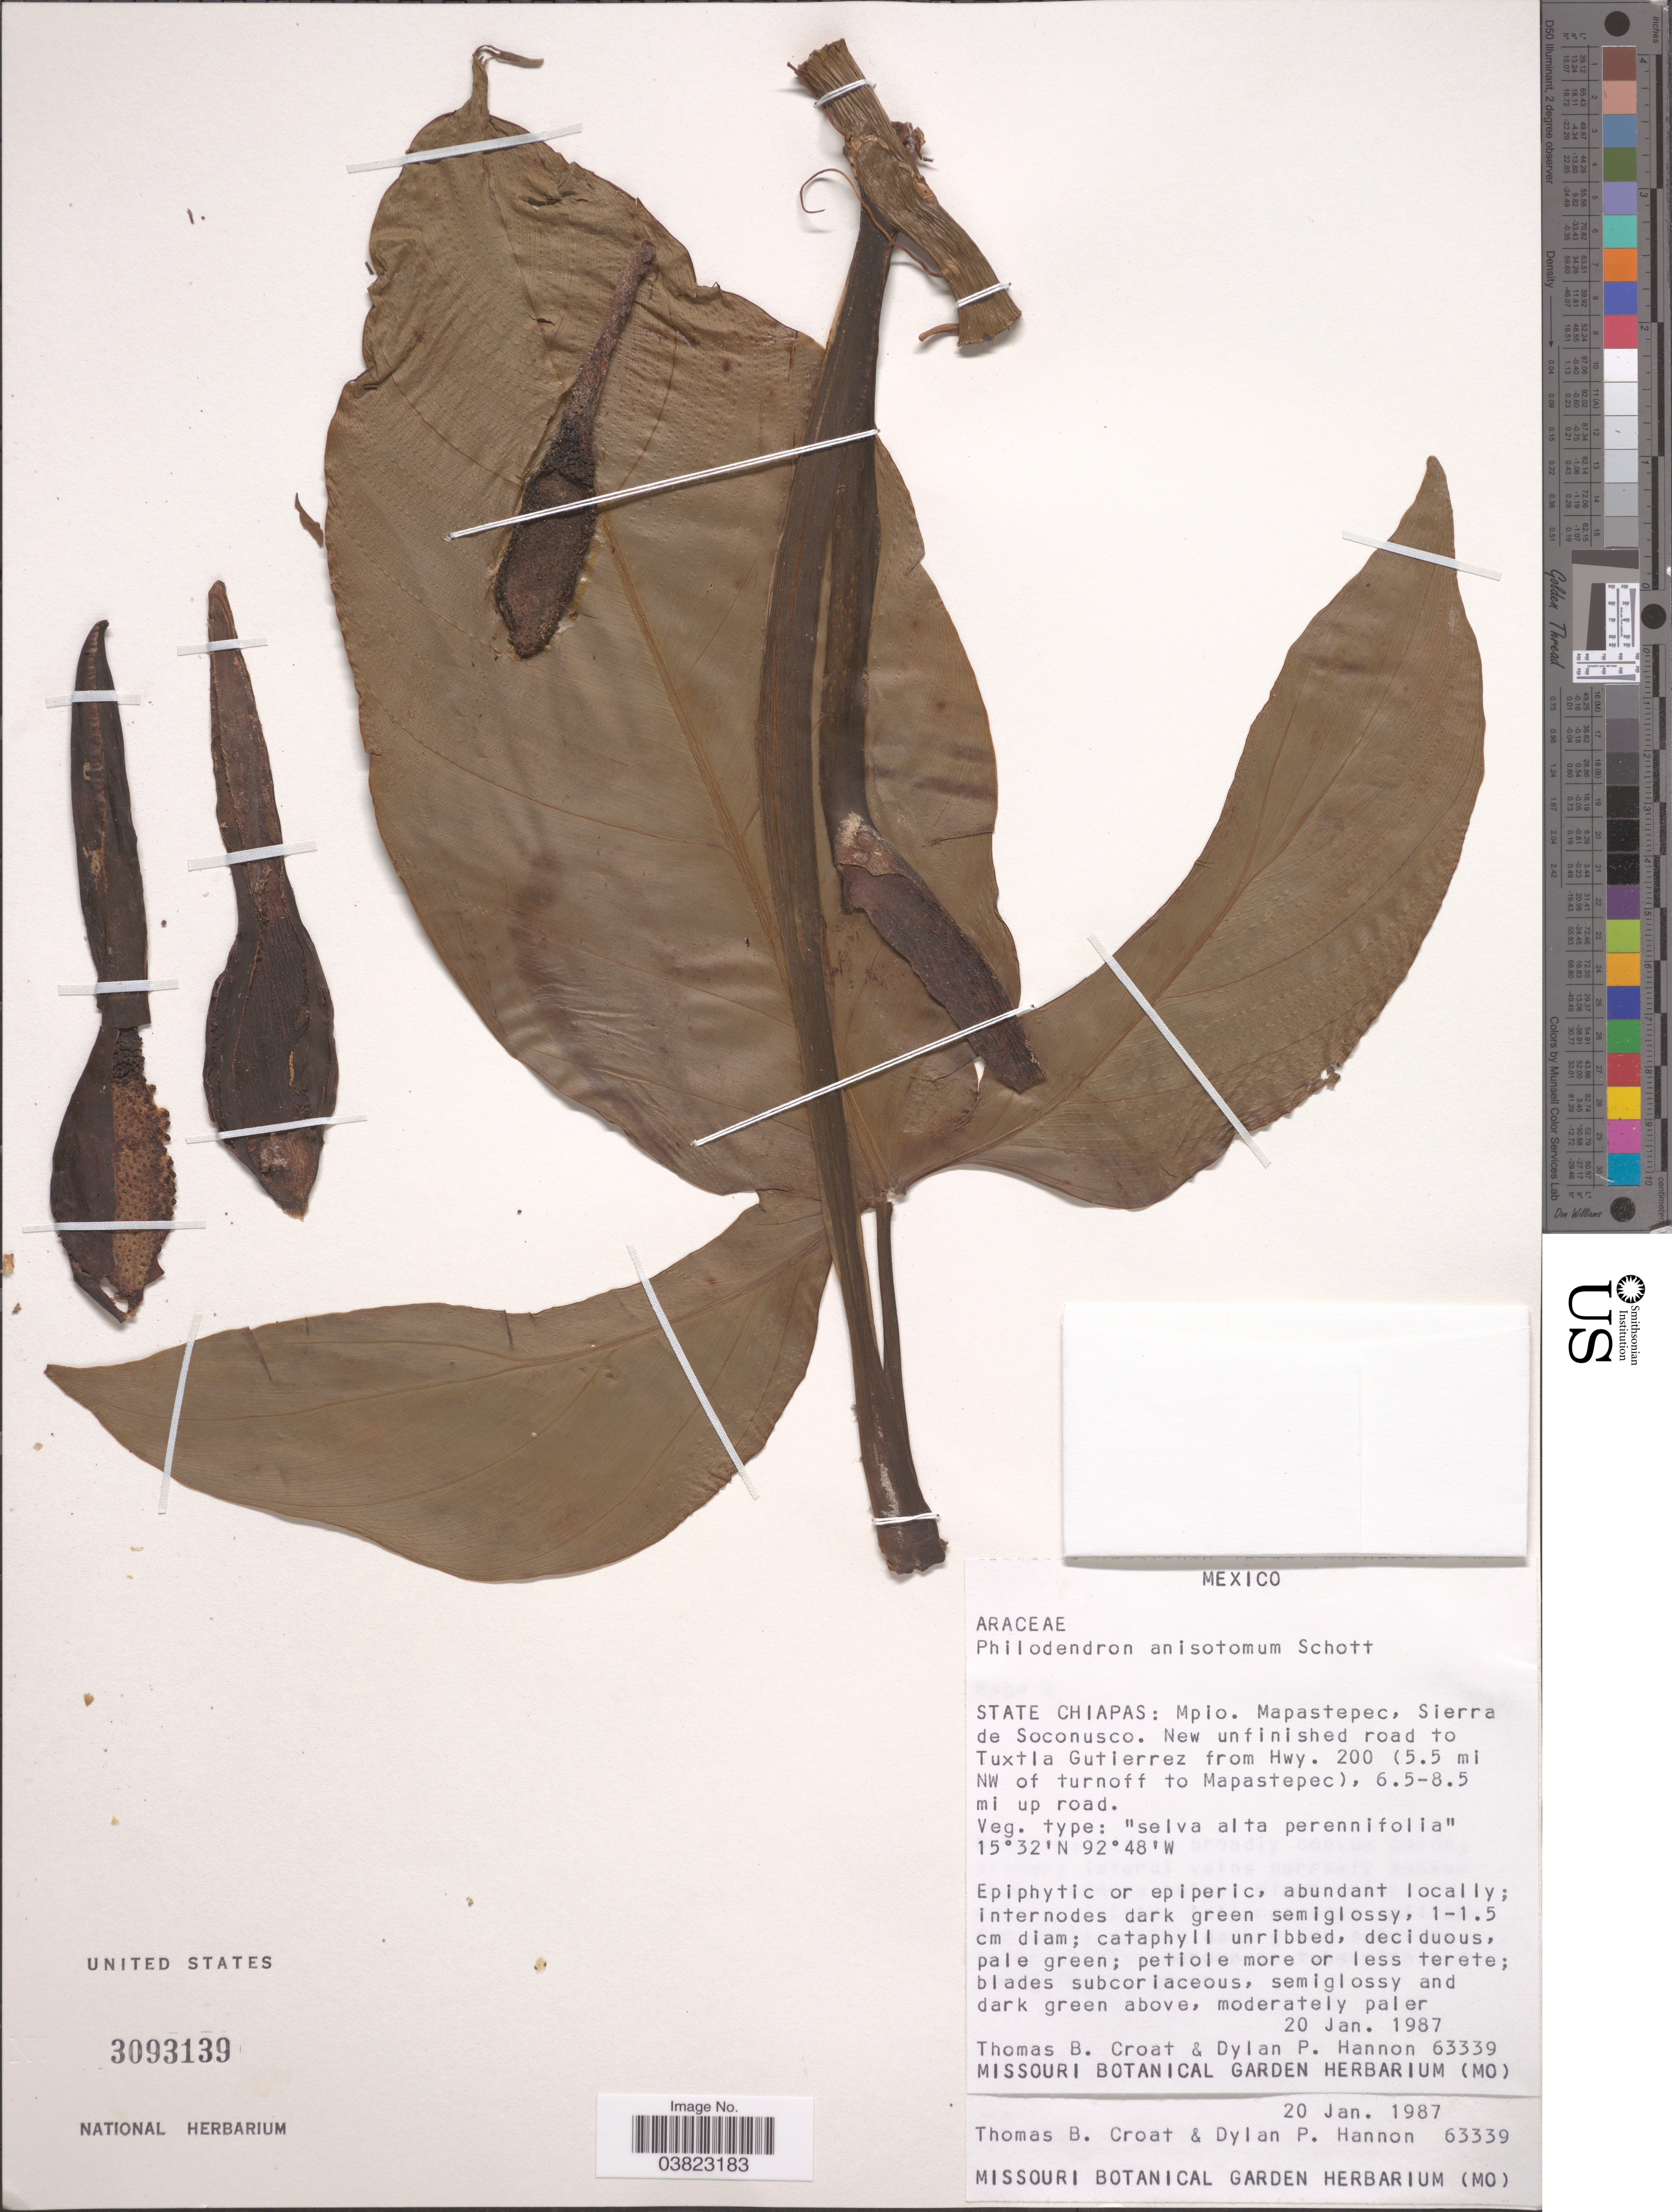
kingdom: Plantae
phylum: Tracheophyta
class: Liliopsida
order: Alismatales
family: Araceae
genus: Philodendron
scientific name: Philodendron anisotomum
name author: Schott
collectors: T. B. Croat & D. Hannon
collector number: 63339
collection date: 1987-01-20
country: Mexico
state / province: Chiapas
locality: Mpio. Mapastepec, Sierra de Soconusco. New unfinished road to Tuxtla Gutierrez from Hwy. 200 (5.5 mi NW of turnoff to Mapastepec), 6.5-8.5 mi up road.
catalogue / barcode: US 3093139